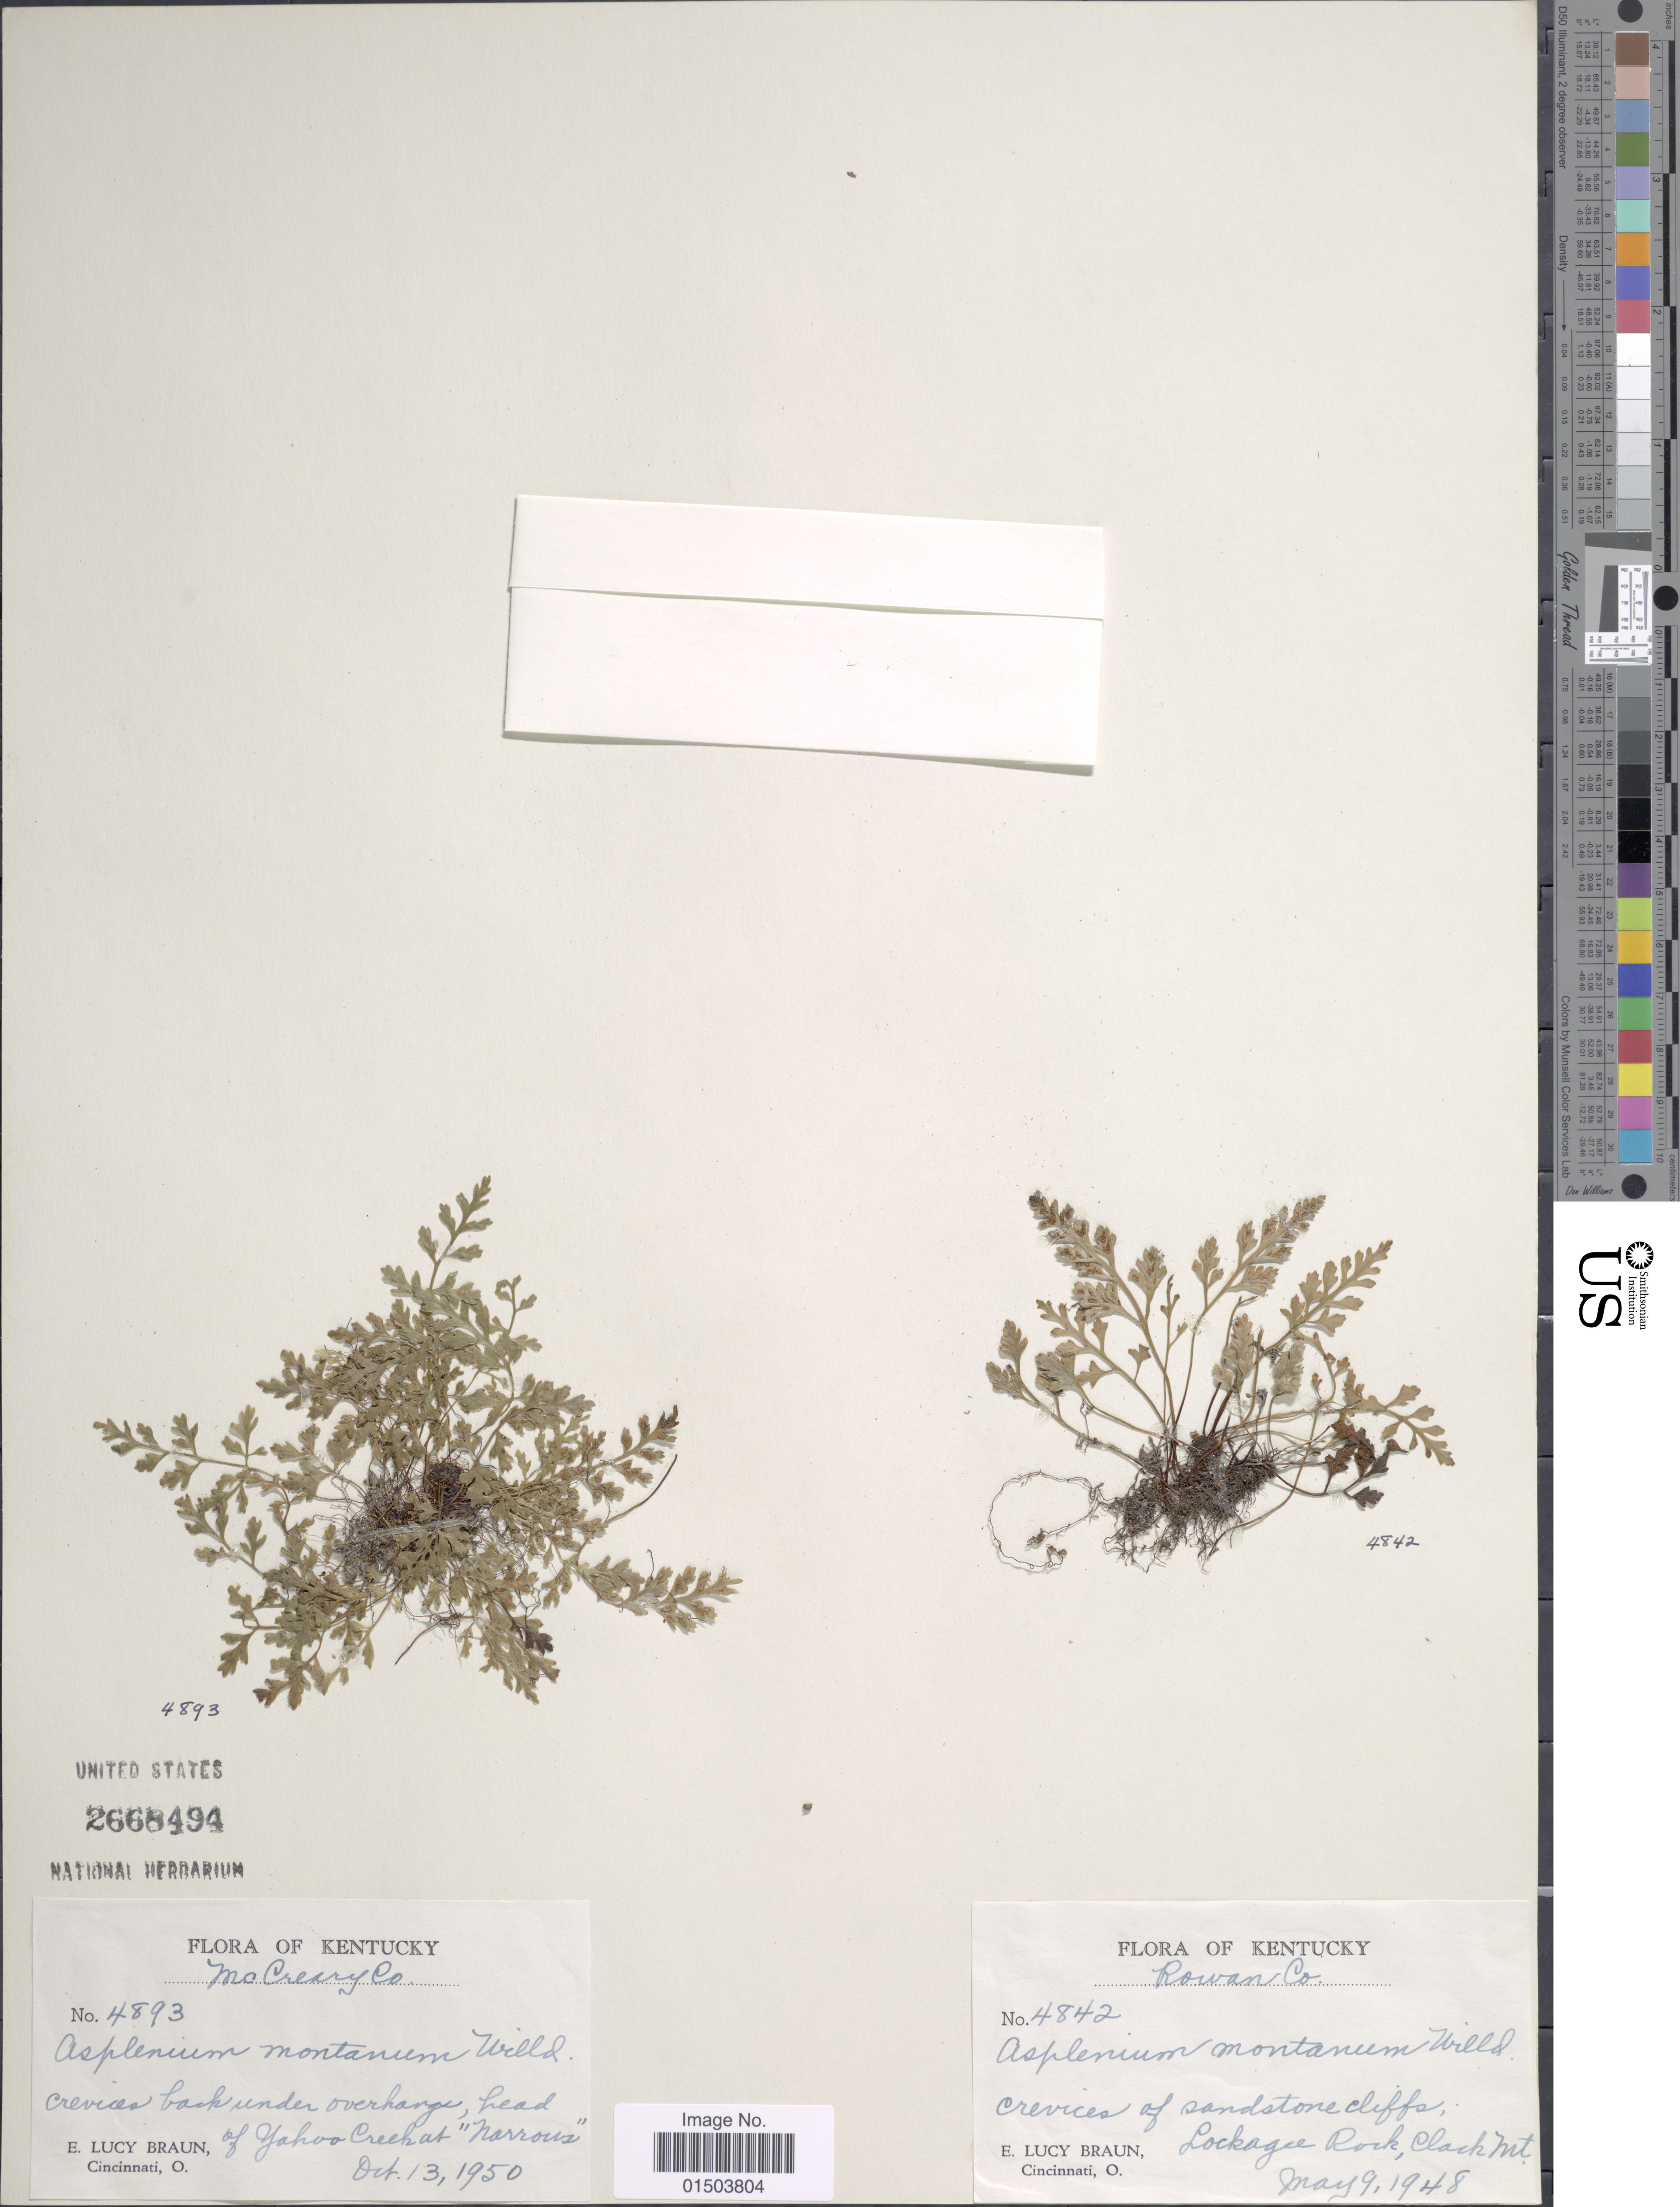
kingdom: Plantae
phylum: Tracheophyta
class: Polypodiopsida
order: Polypodiales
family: Aspleniaceae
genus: Asplenium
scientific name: Asplenium montanum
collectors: E. L. Braun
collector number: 4842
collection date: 1948-05-09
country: United States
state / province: Kentucky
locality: Rowan Co. Crevices of sandstone cliffs; Lockagee Rock, Clark Mt.